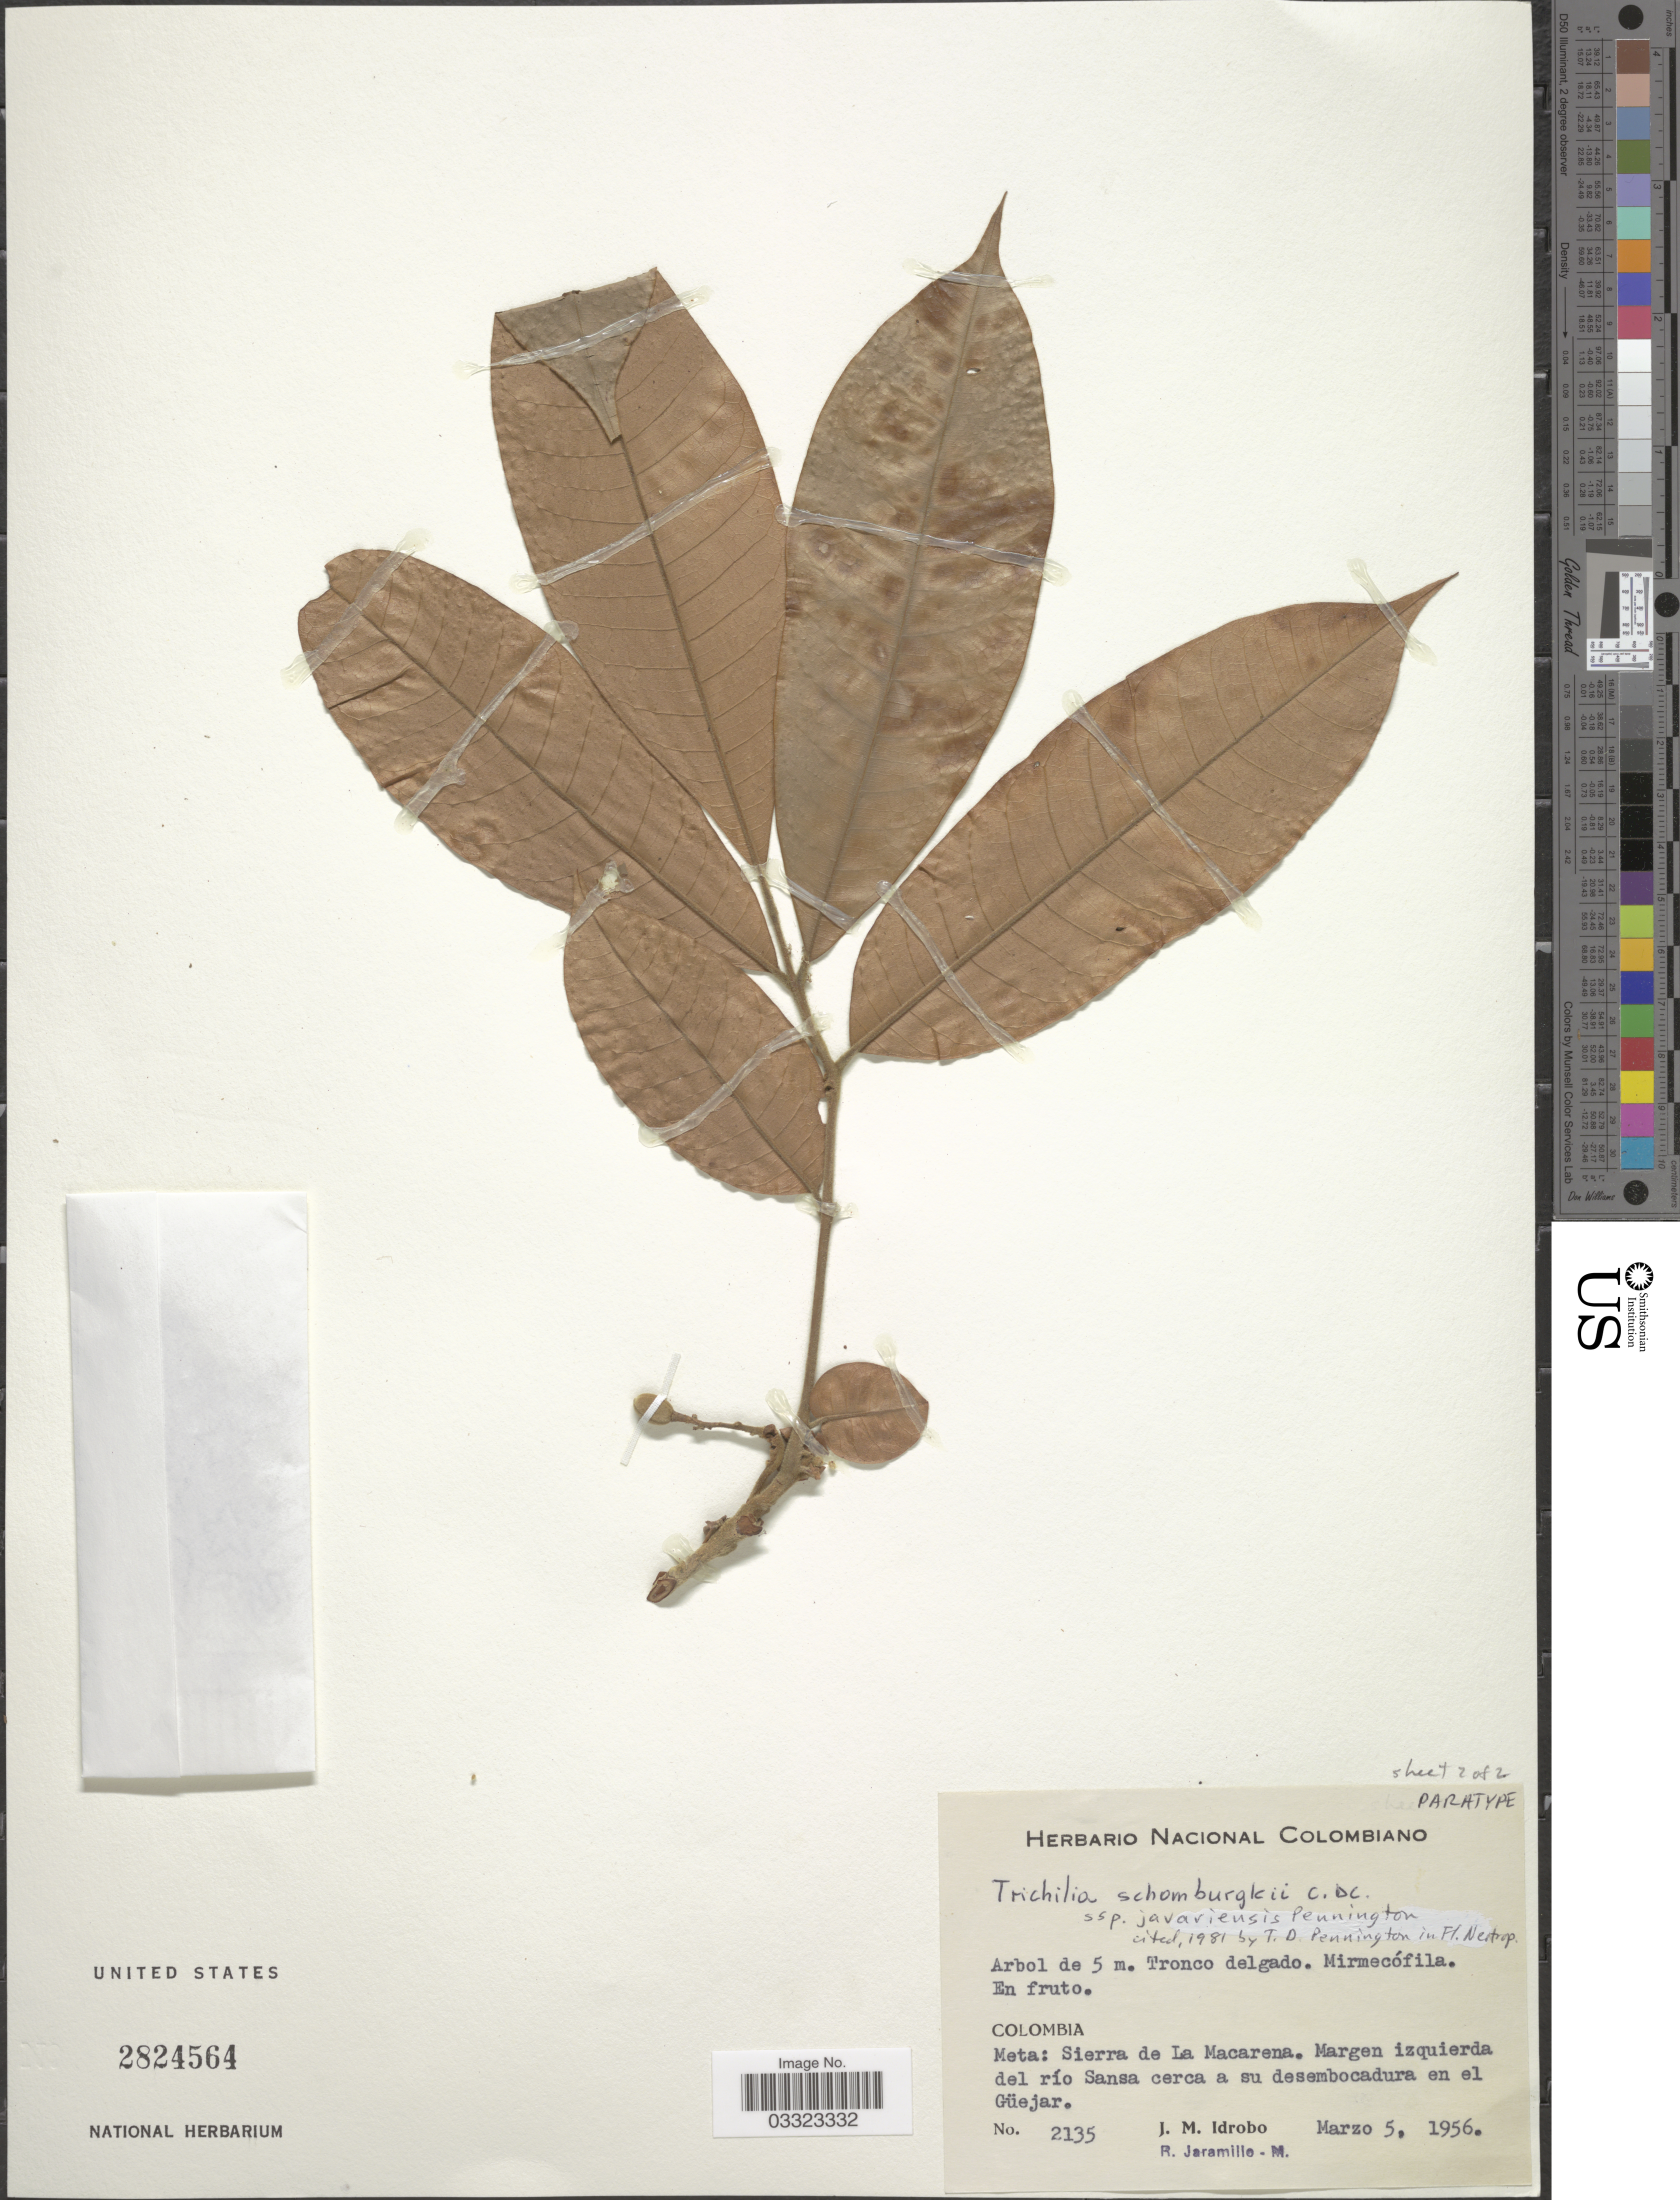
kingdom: Plantae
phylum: Tracheophyta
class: Magnoliopsida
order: Sapindales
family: Meliaceae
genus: Trichilia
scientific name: Trichilia schomburgkii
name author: C. DC.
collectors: J. M. Idrobo & R. Jaramillo M.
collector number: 2135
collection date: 1956-03-05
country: Colombia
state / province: Meta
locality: Sierra de La Macarena. Margen izquierda del río Sansa cerca a su desembocadura en el Güejar.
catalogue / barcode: US 2824564